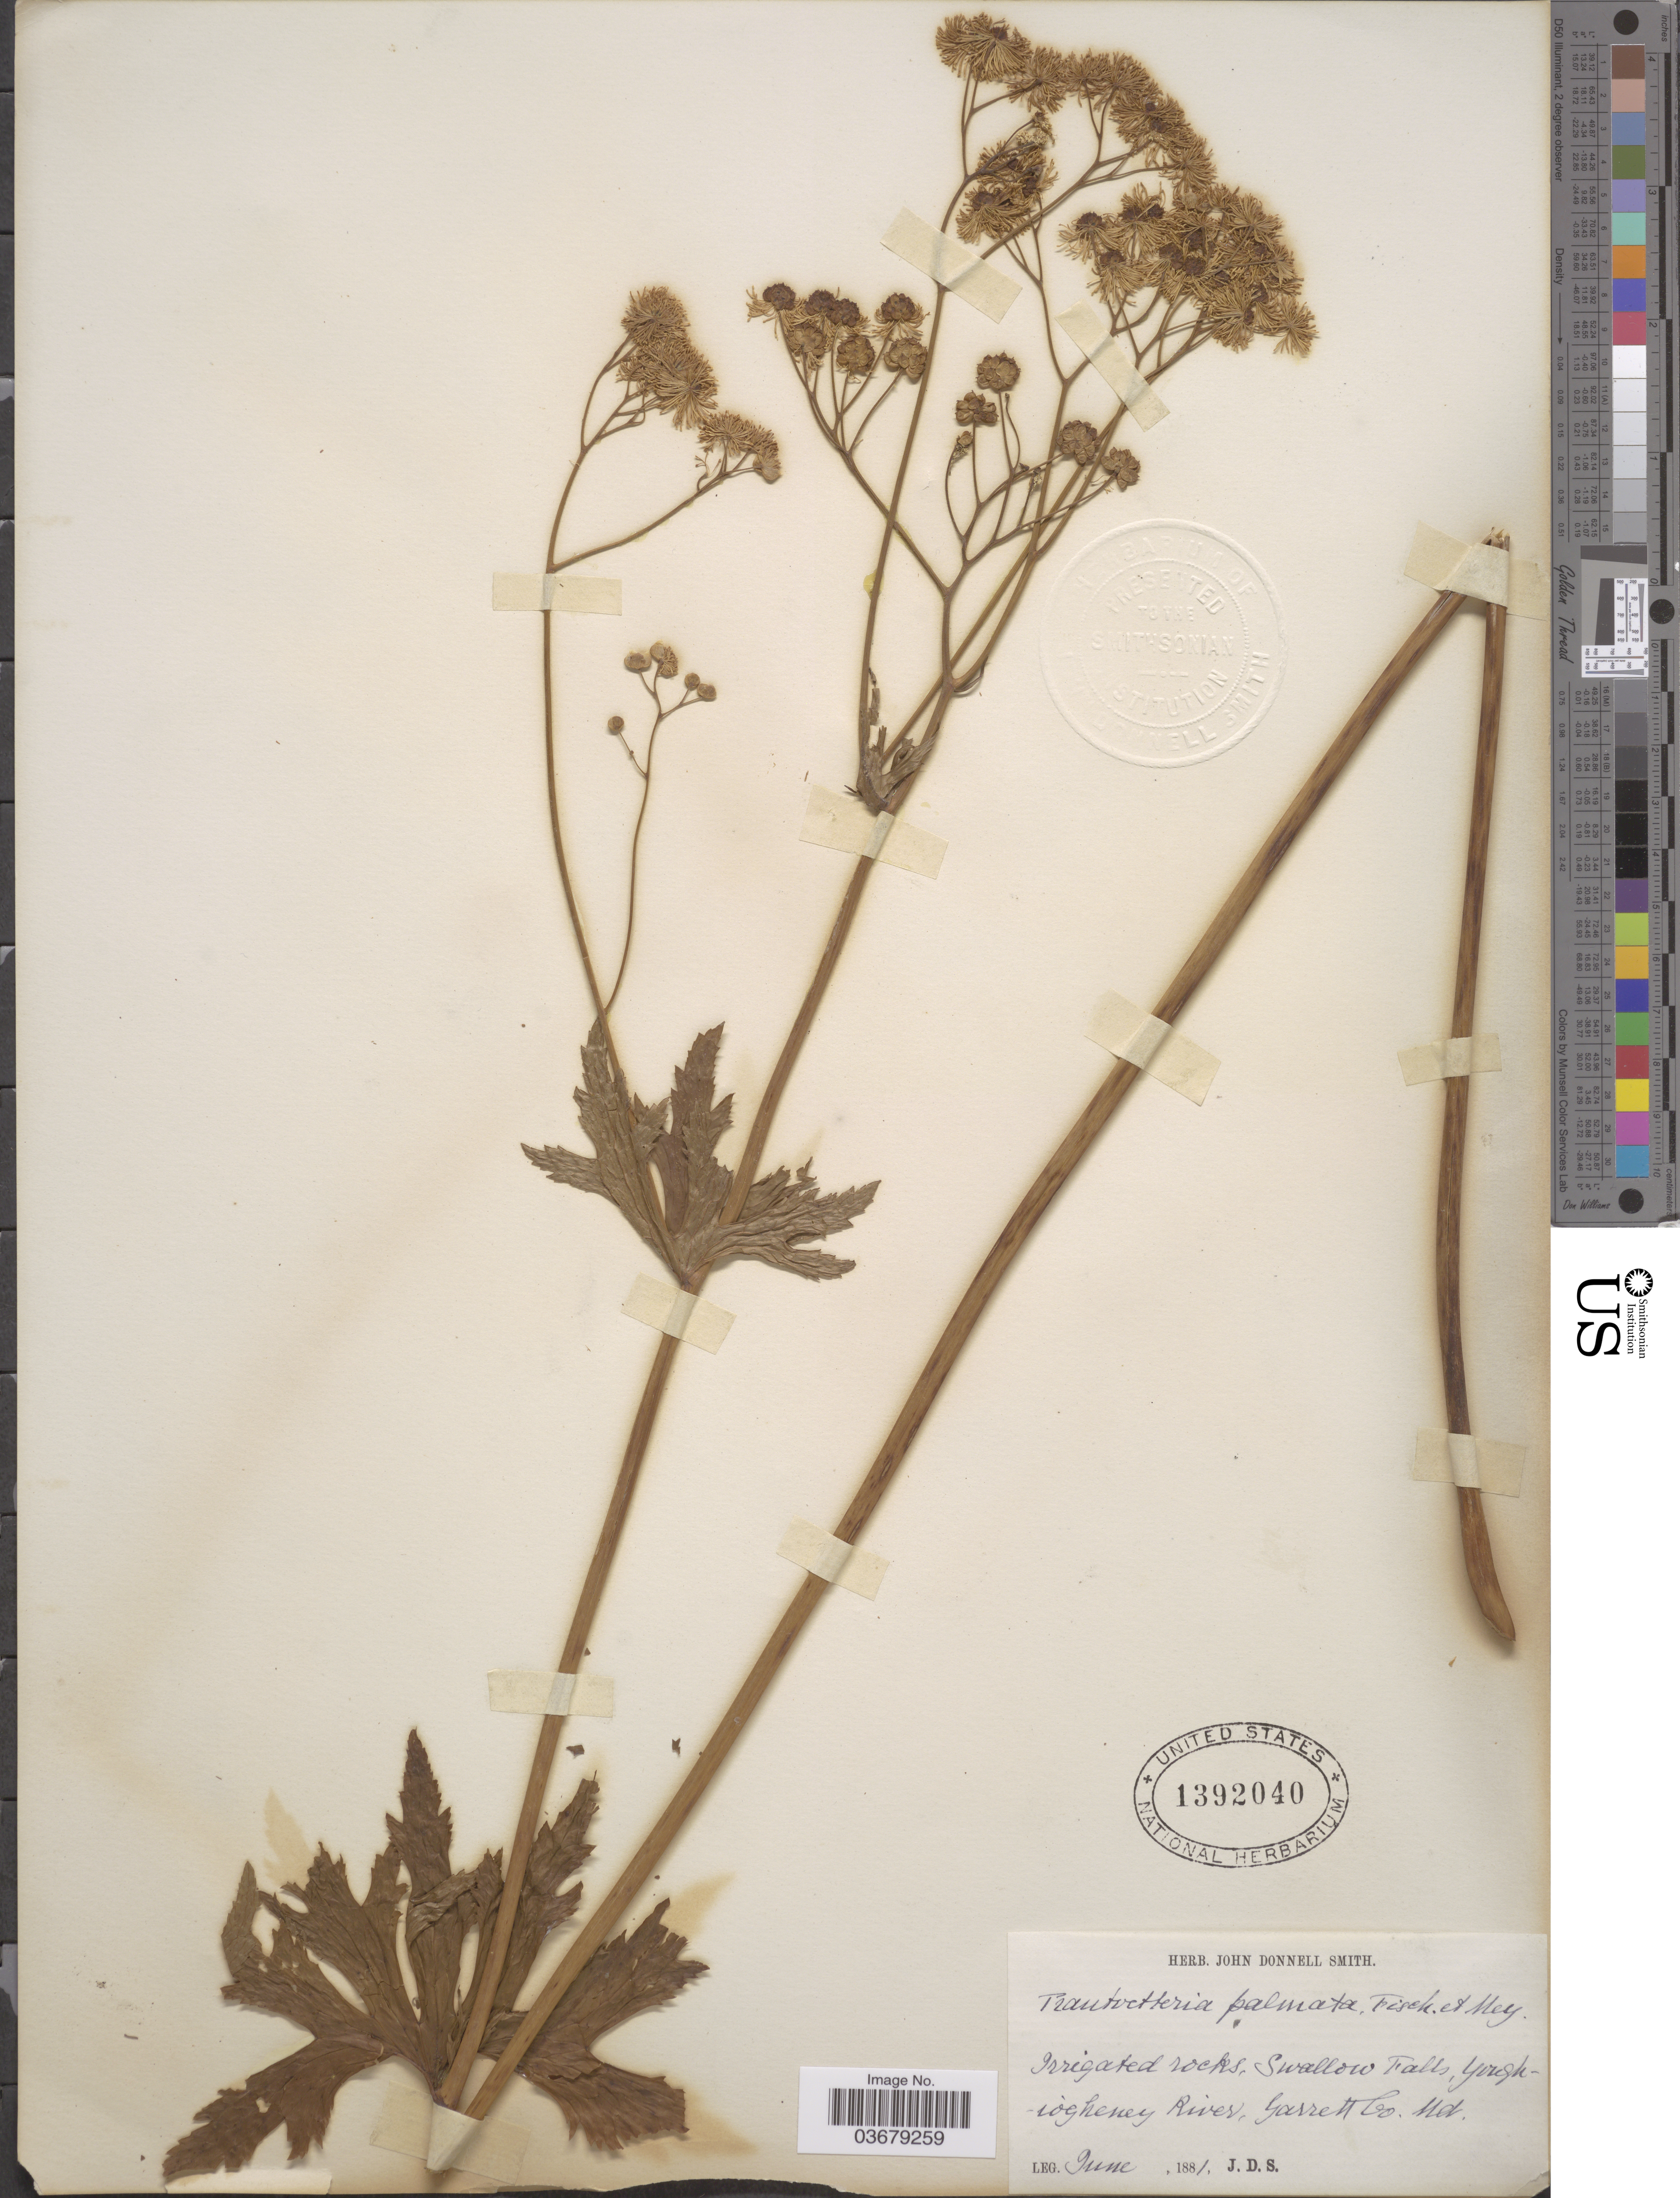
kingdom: Plantae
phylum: Tracheophyta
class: Magnoliopsida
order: Ranunculales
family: Ranunculaceae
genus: Trautvetteria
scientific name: Trautvetteria caroliniensis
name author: (Walter) Vail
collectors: J. Donnell Smith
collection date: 1881-06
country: United States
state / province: Maryland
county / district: Garrett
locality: Swallow Falls, Youghiogheney River, Garrett Co.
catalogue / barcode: US 1392040